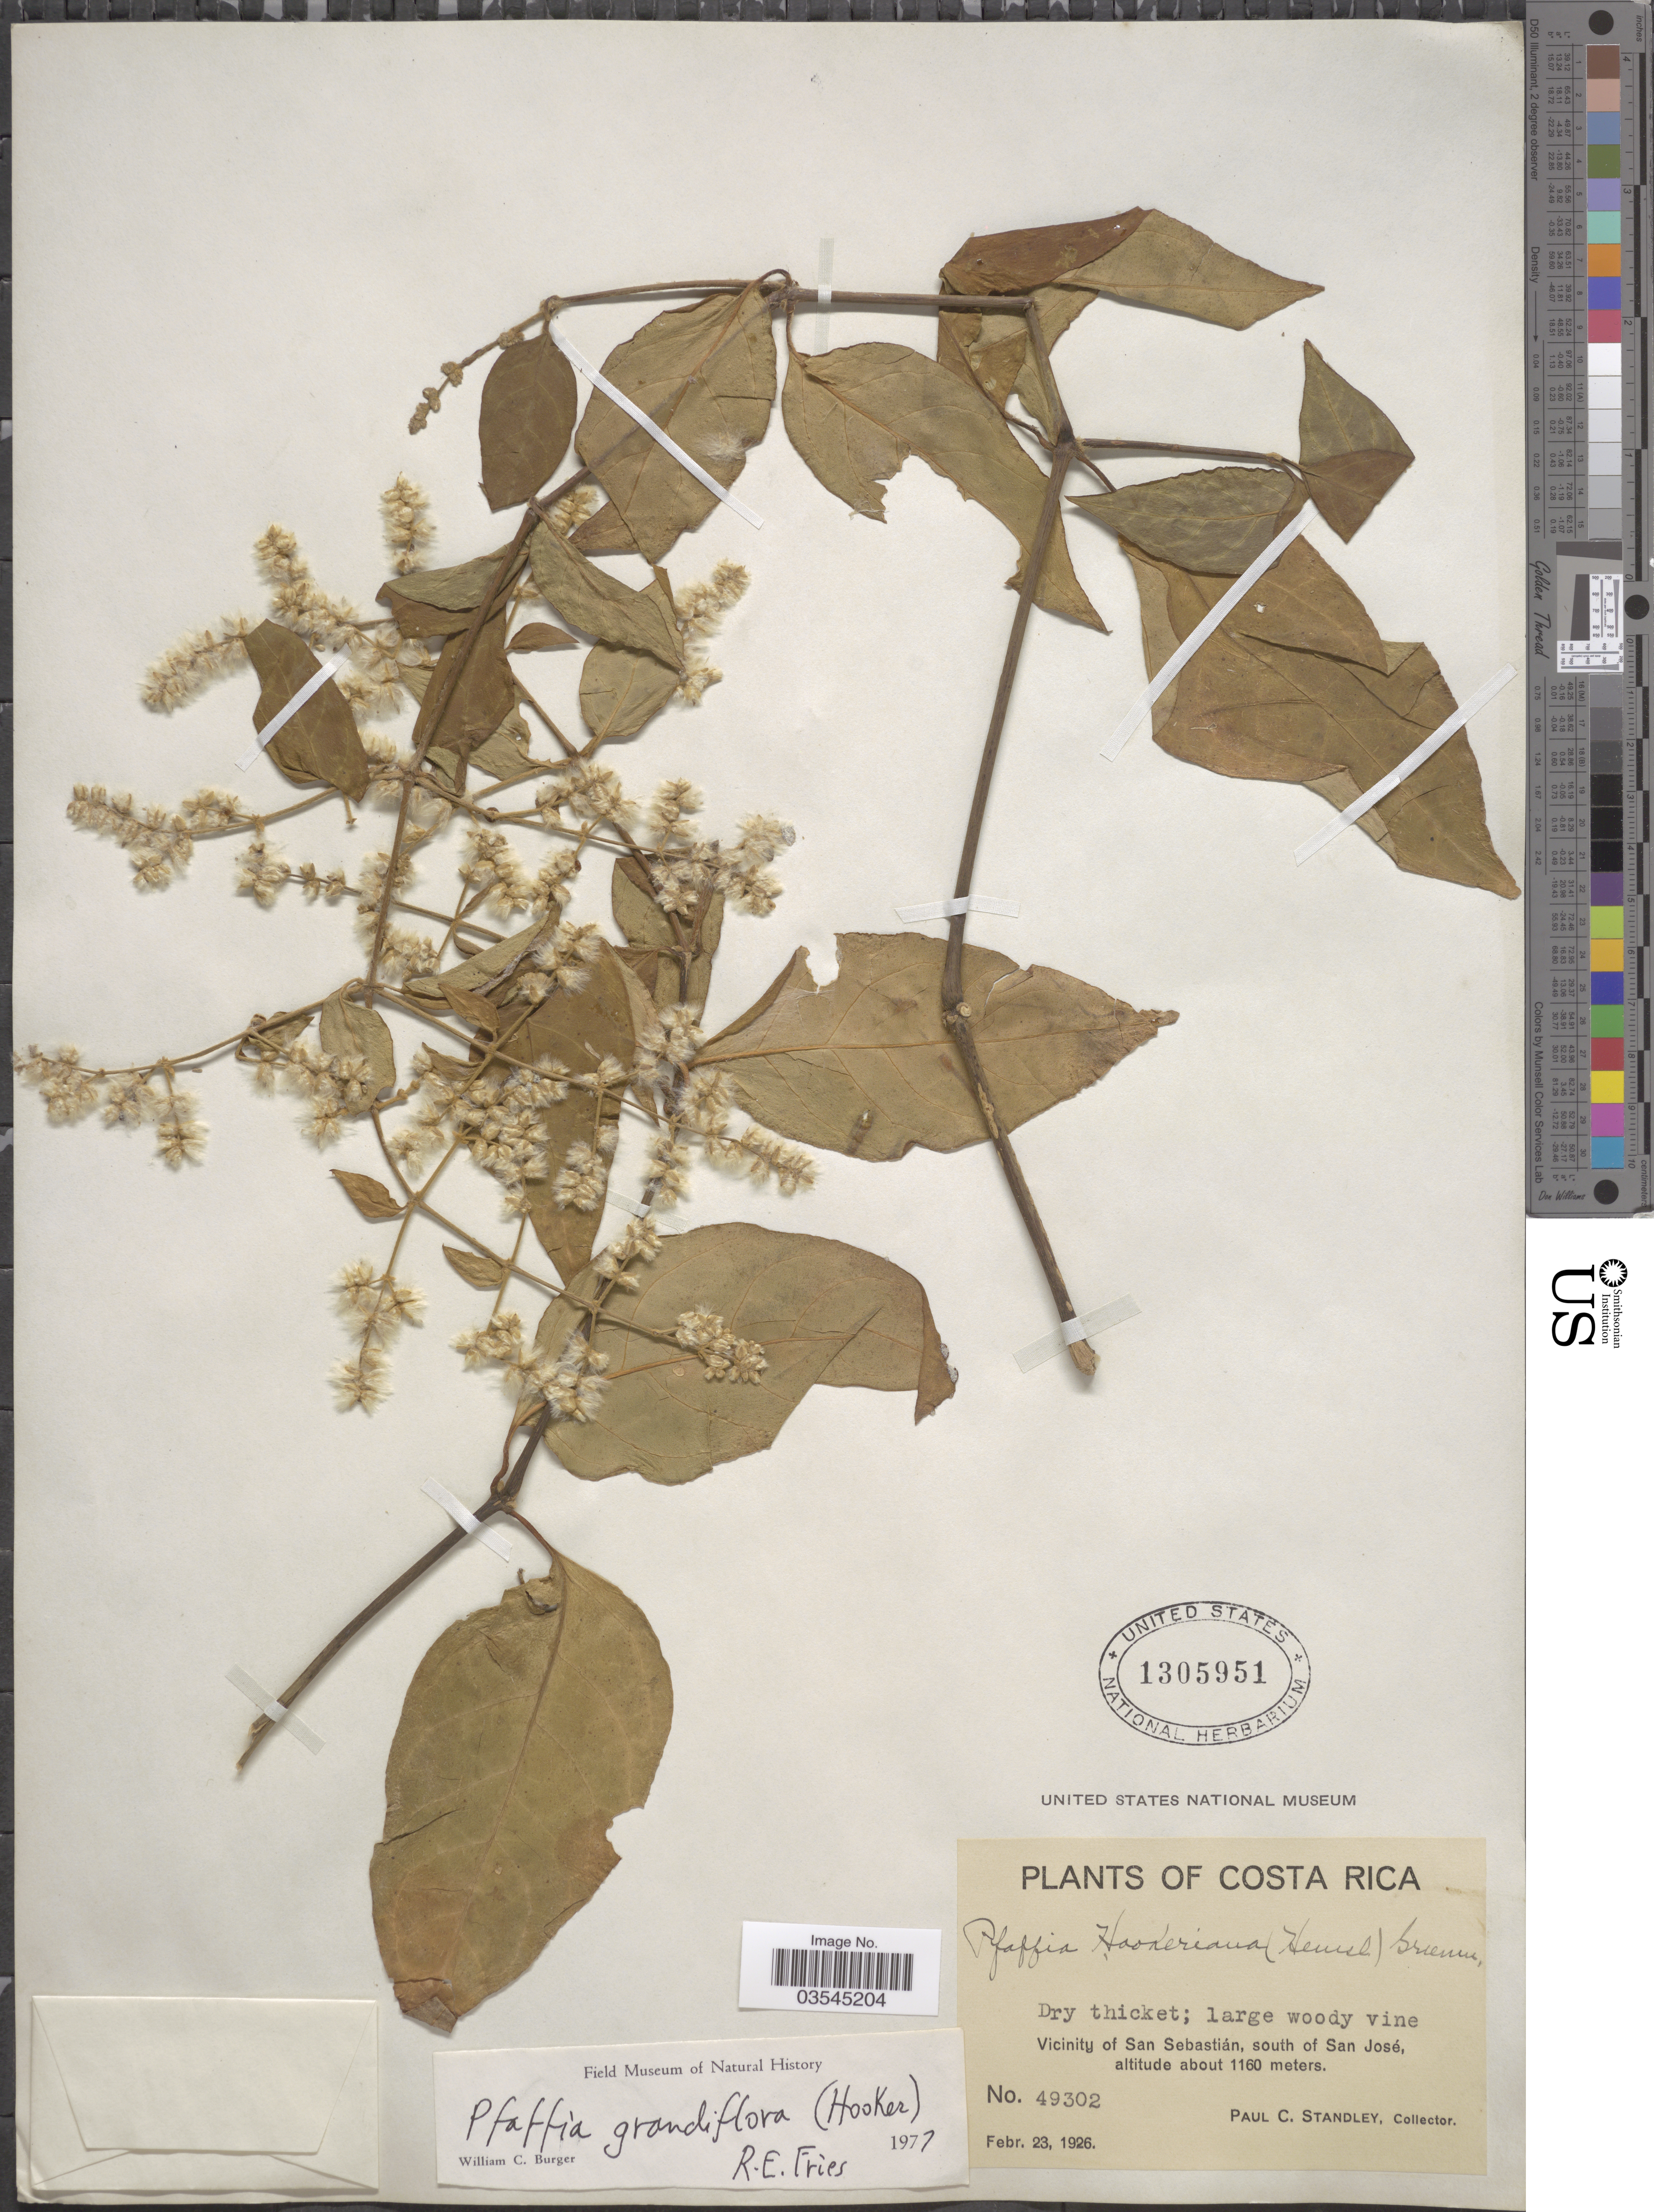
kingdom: Plantae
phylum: Tracheophyta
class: Magnoliopsida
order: Caryophyllales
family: Amaranthaceae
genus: Pfaffia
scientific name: Pfaffia grandiflora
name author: (Hook.) R.E. Fr.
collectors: P. C. Standley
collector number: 49302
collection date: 1926-02-23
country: Costa Rica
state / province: San José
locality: Vicinity of San Sebastián, south of San José.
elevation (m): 1160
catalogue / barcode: US 1305951